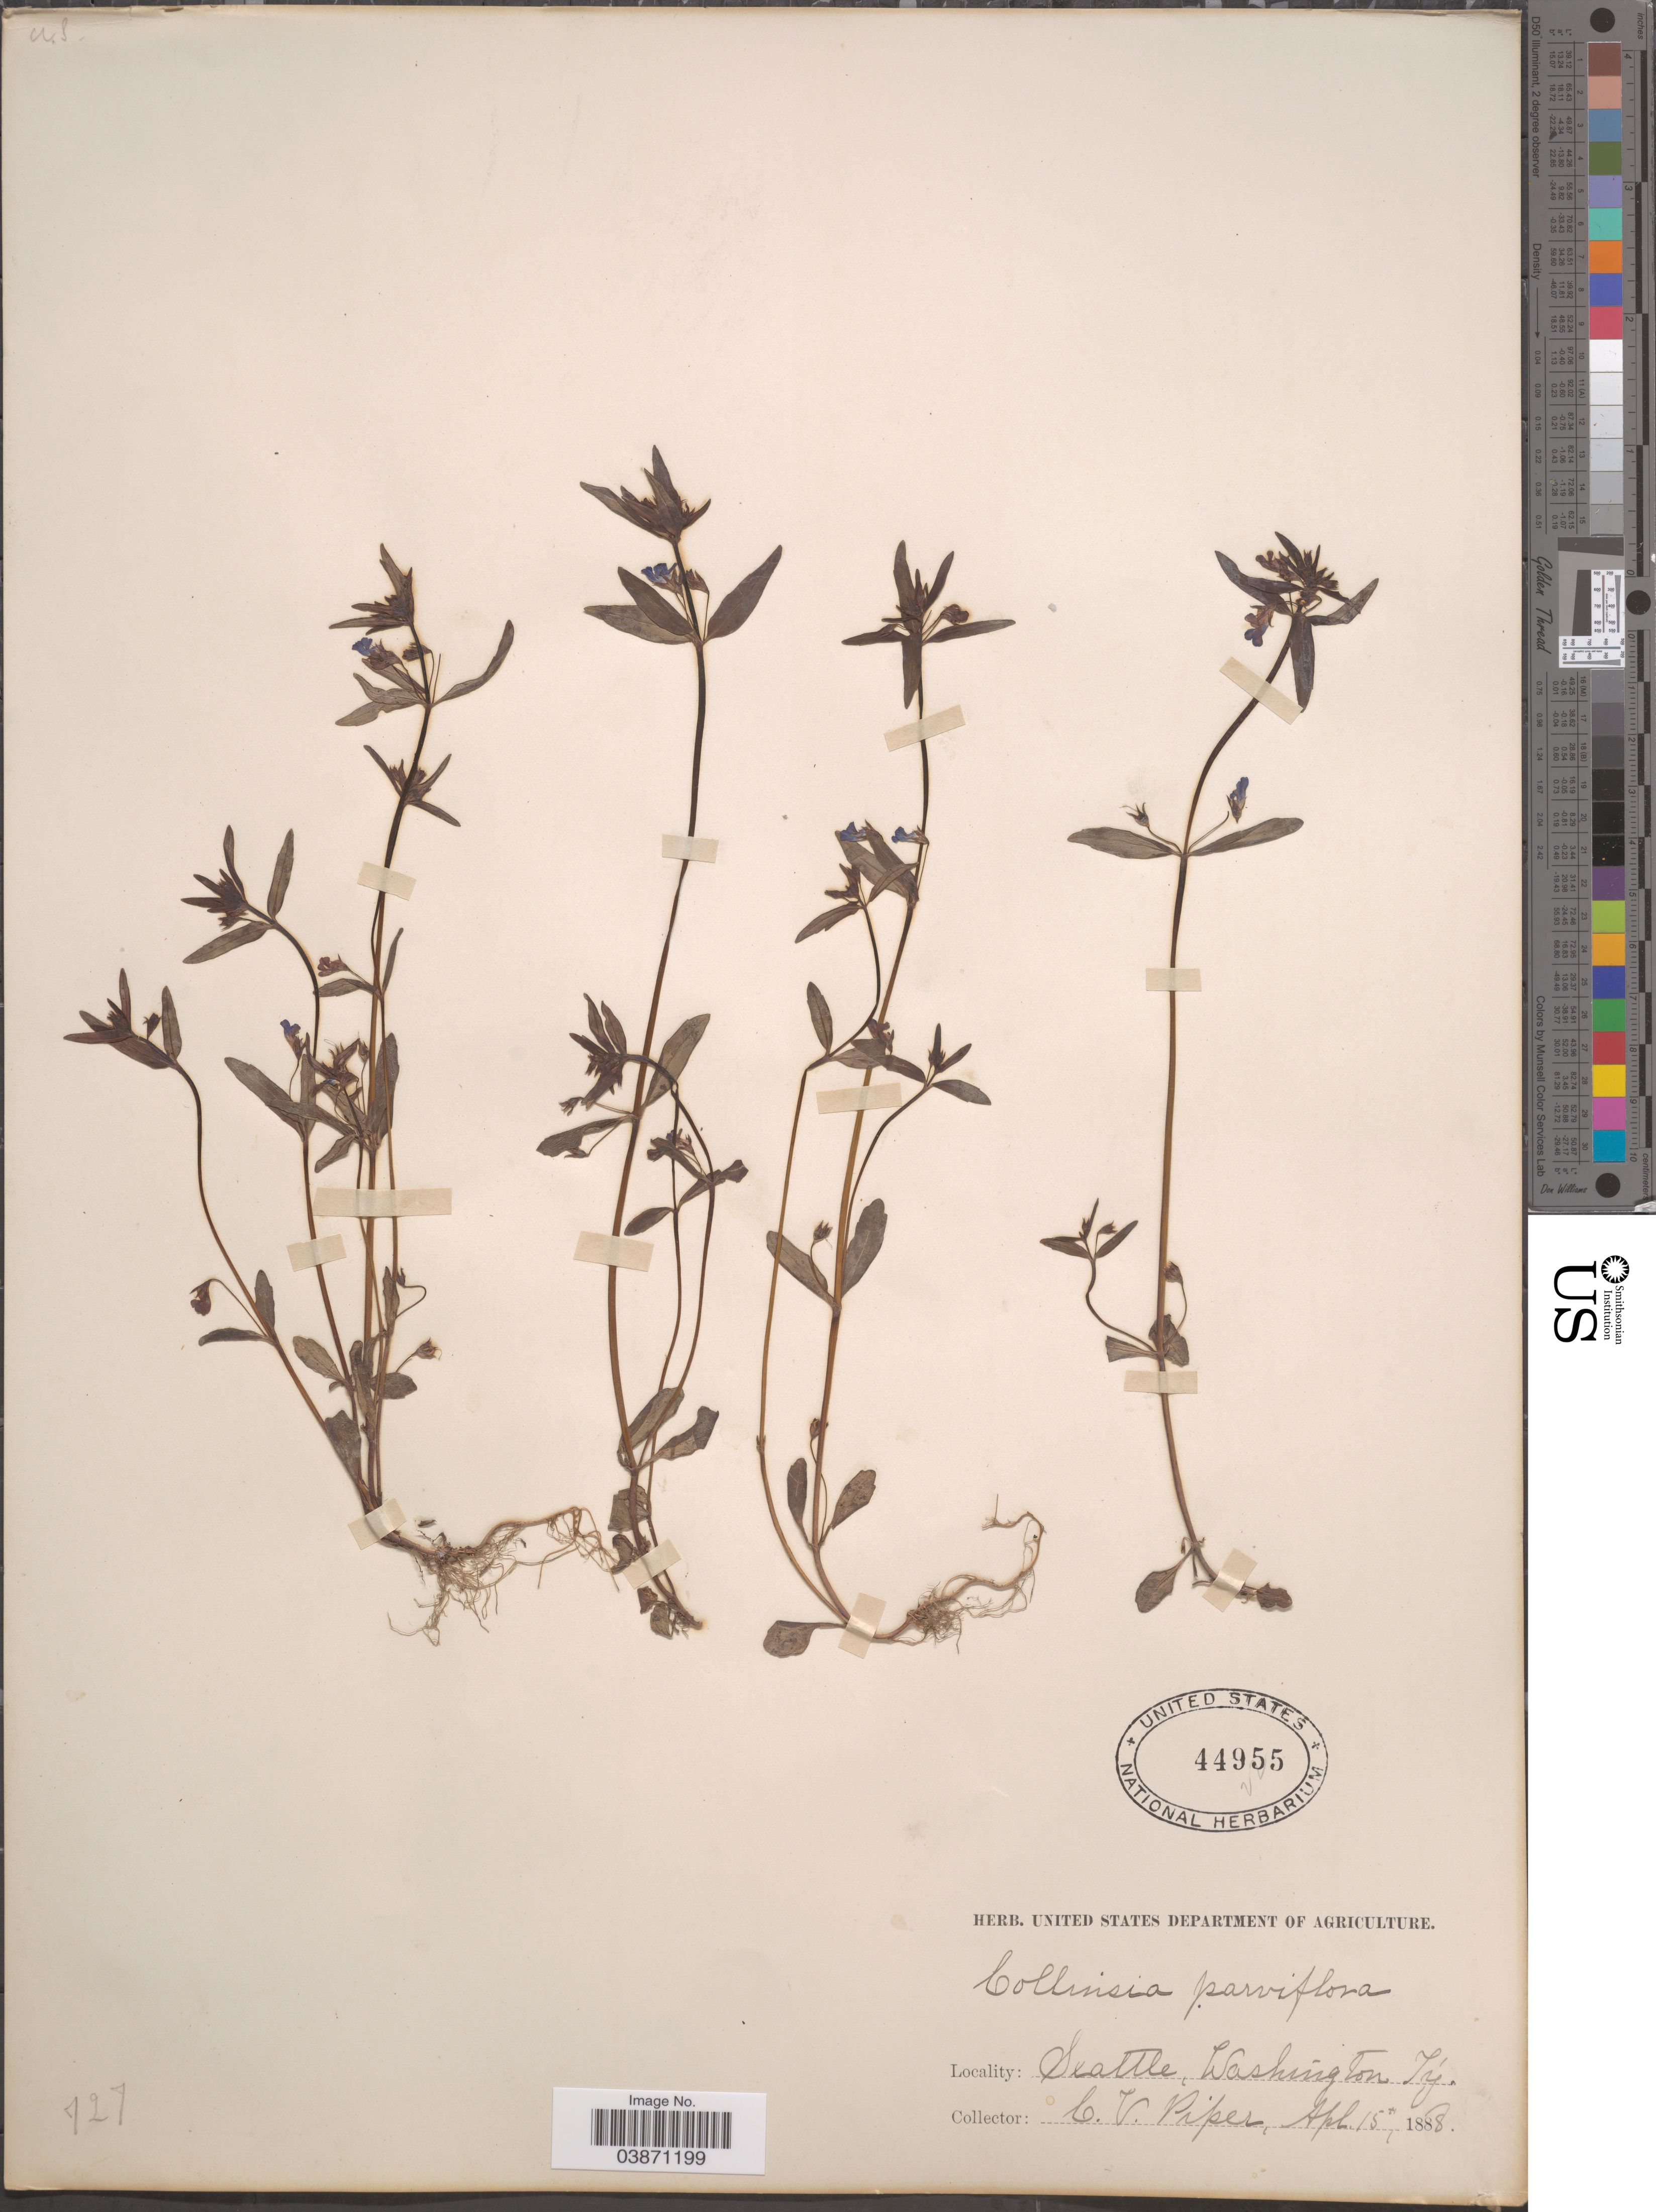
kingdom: Plantae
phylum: Tracheophyta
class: Magnoliopsida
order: Lamiales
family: Plantaginaceae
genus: Collinsia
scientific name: Collinsia parviflora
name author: Douglas ex Lindl.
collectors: C. V. Piper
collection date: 1888-04-15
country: United States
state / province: Washington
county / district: King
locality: Seattle, Washington Tý.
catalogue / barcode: US 44955